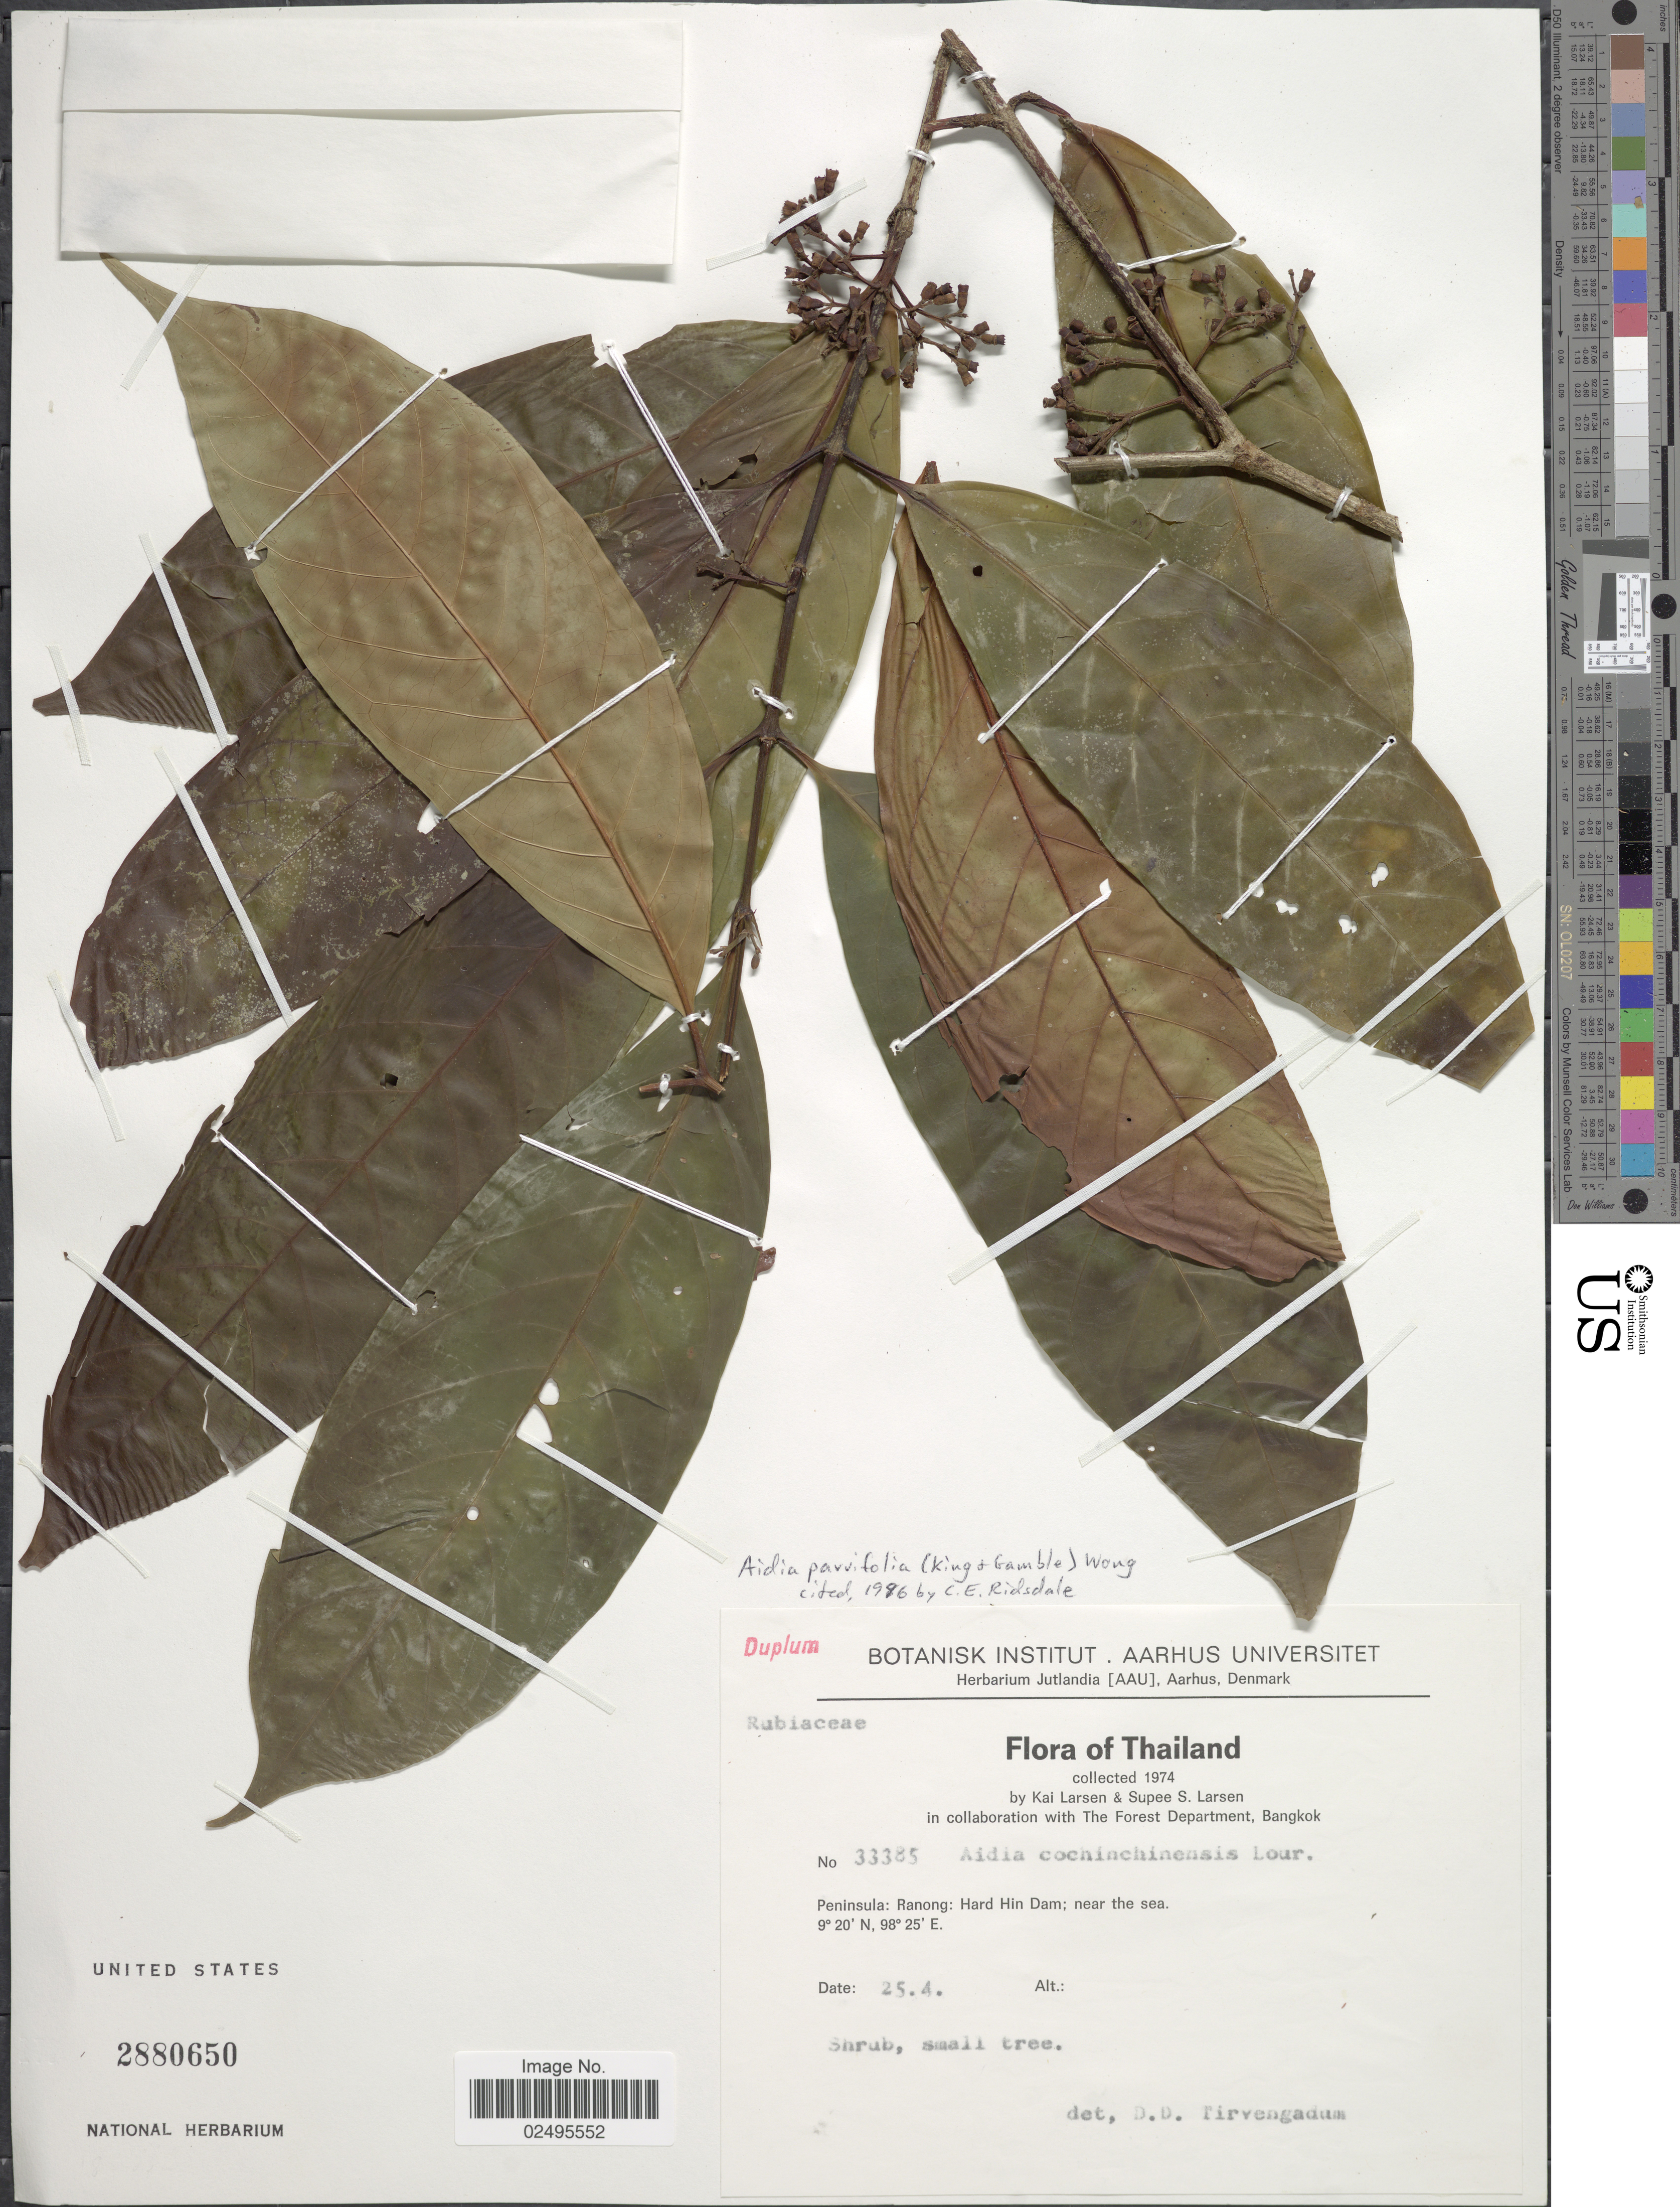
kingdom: Plantae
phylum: Tracheophyta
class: Magnoliopsida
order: Gentianales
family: Rubiaceae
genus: Aidia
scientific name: Aidia parvifolia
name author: (King & Gamble) K.M. Wong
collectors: K. Larsen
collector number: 33385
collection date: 1974-04-25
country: Thailand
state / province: Ranong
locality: Hard Din Dam; near the sea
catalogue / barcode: US 2880650